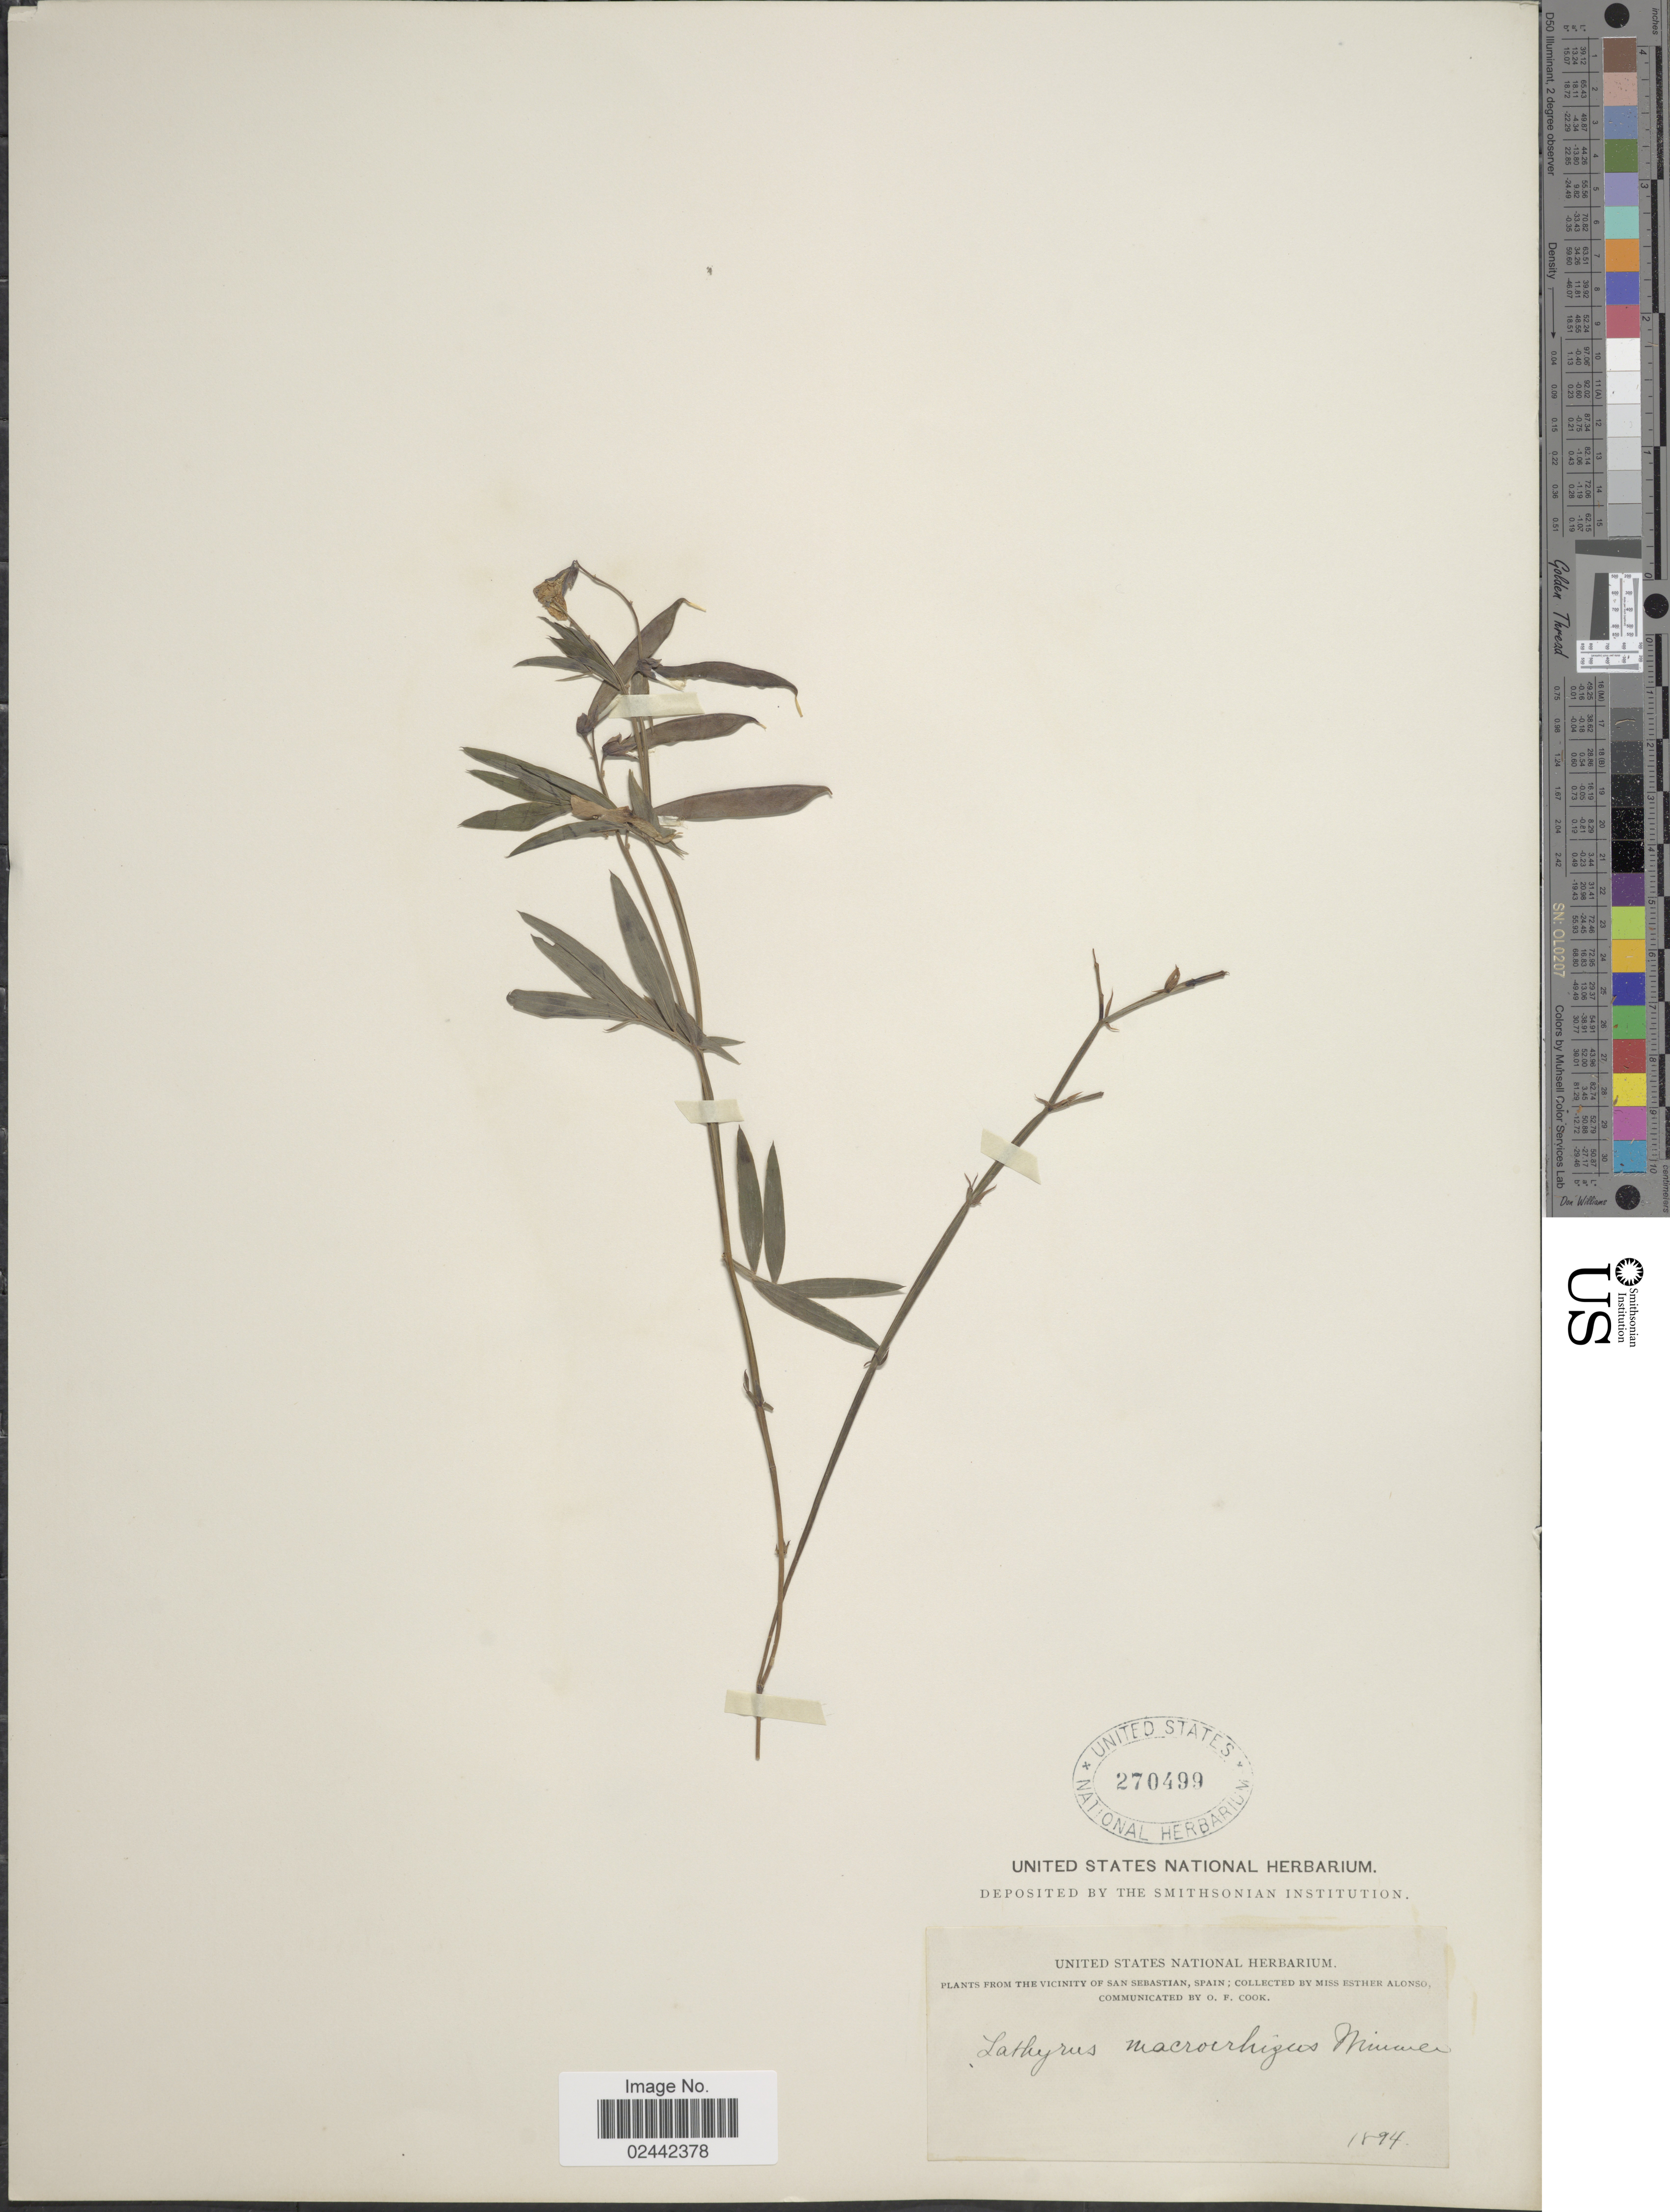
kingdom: Plantae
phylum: Tracheophyta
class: Magnoliopsida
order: Fabales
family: Fabaceae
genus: Lathyrus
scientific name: Lathyrus montanus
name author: Bernh.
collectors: E. Alonso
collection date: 1894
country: Spain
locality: Vicinity of San Sebastian, Spain.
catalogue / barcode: US 270499